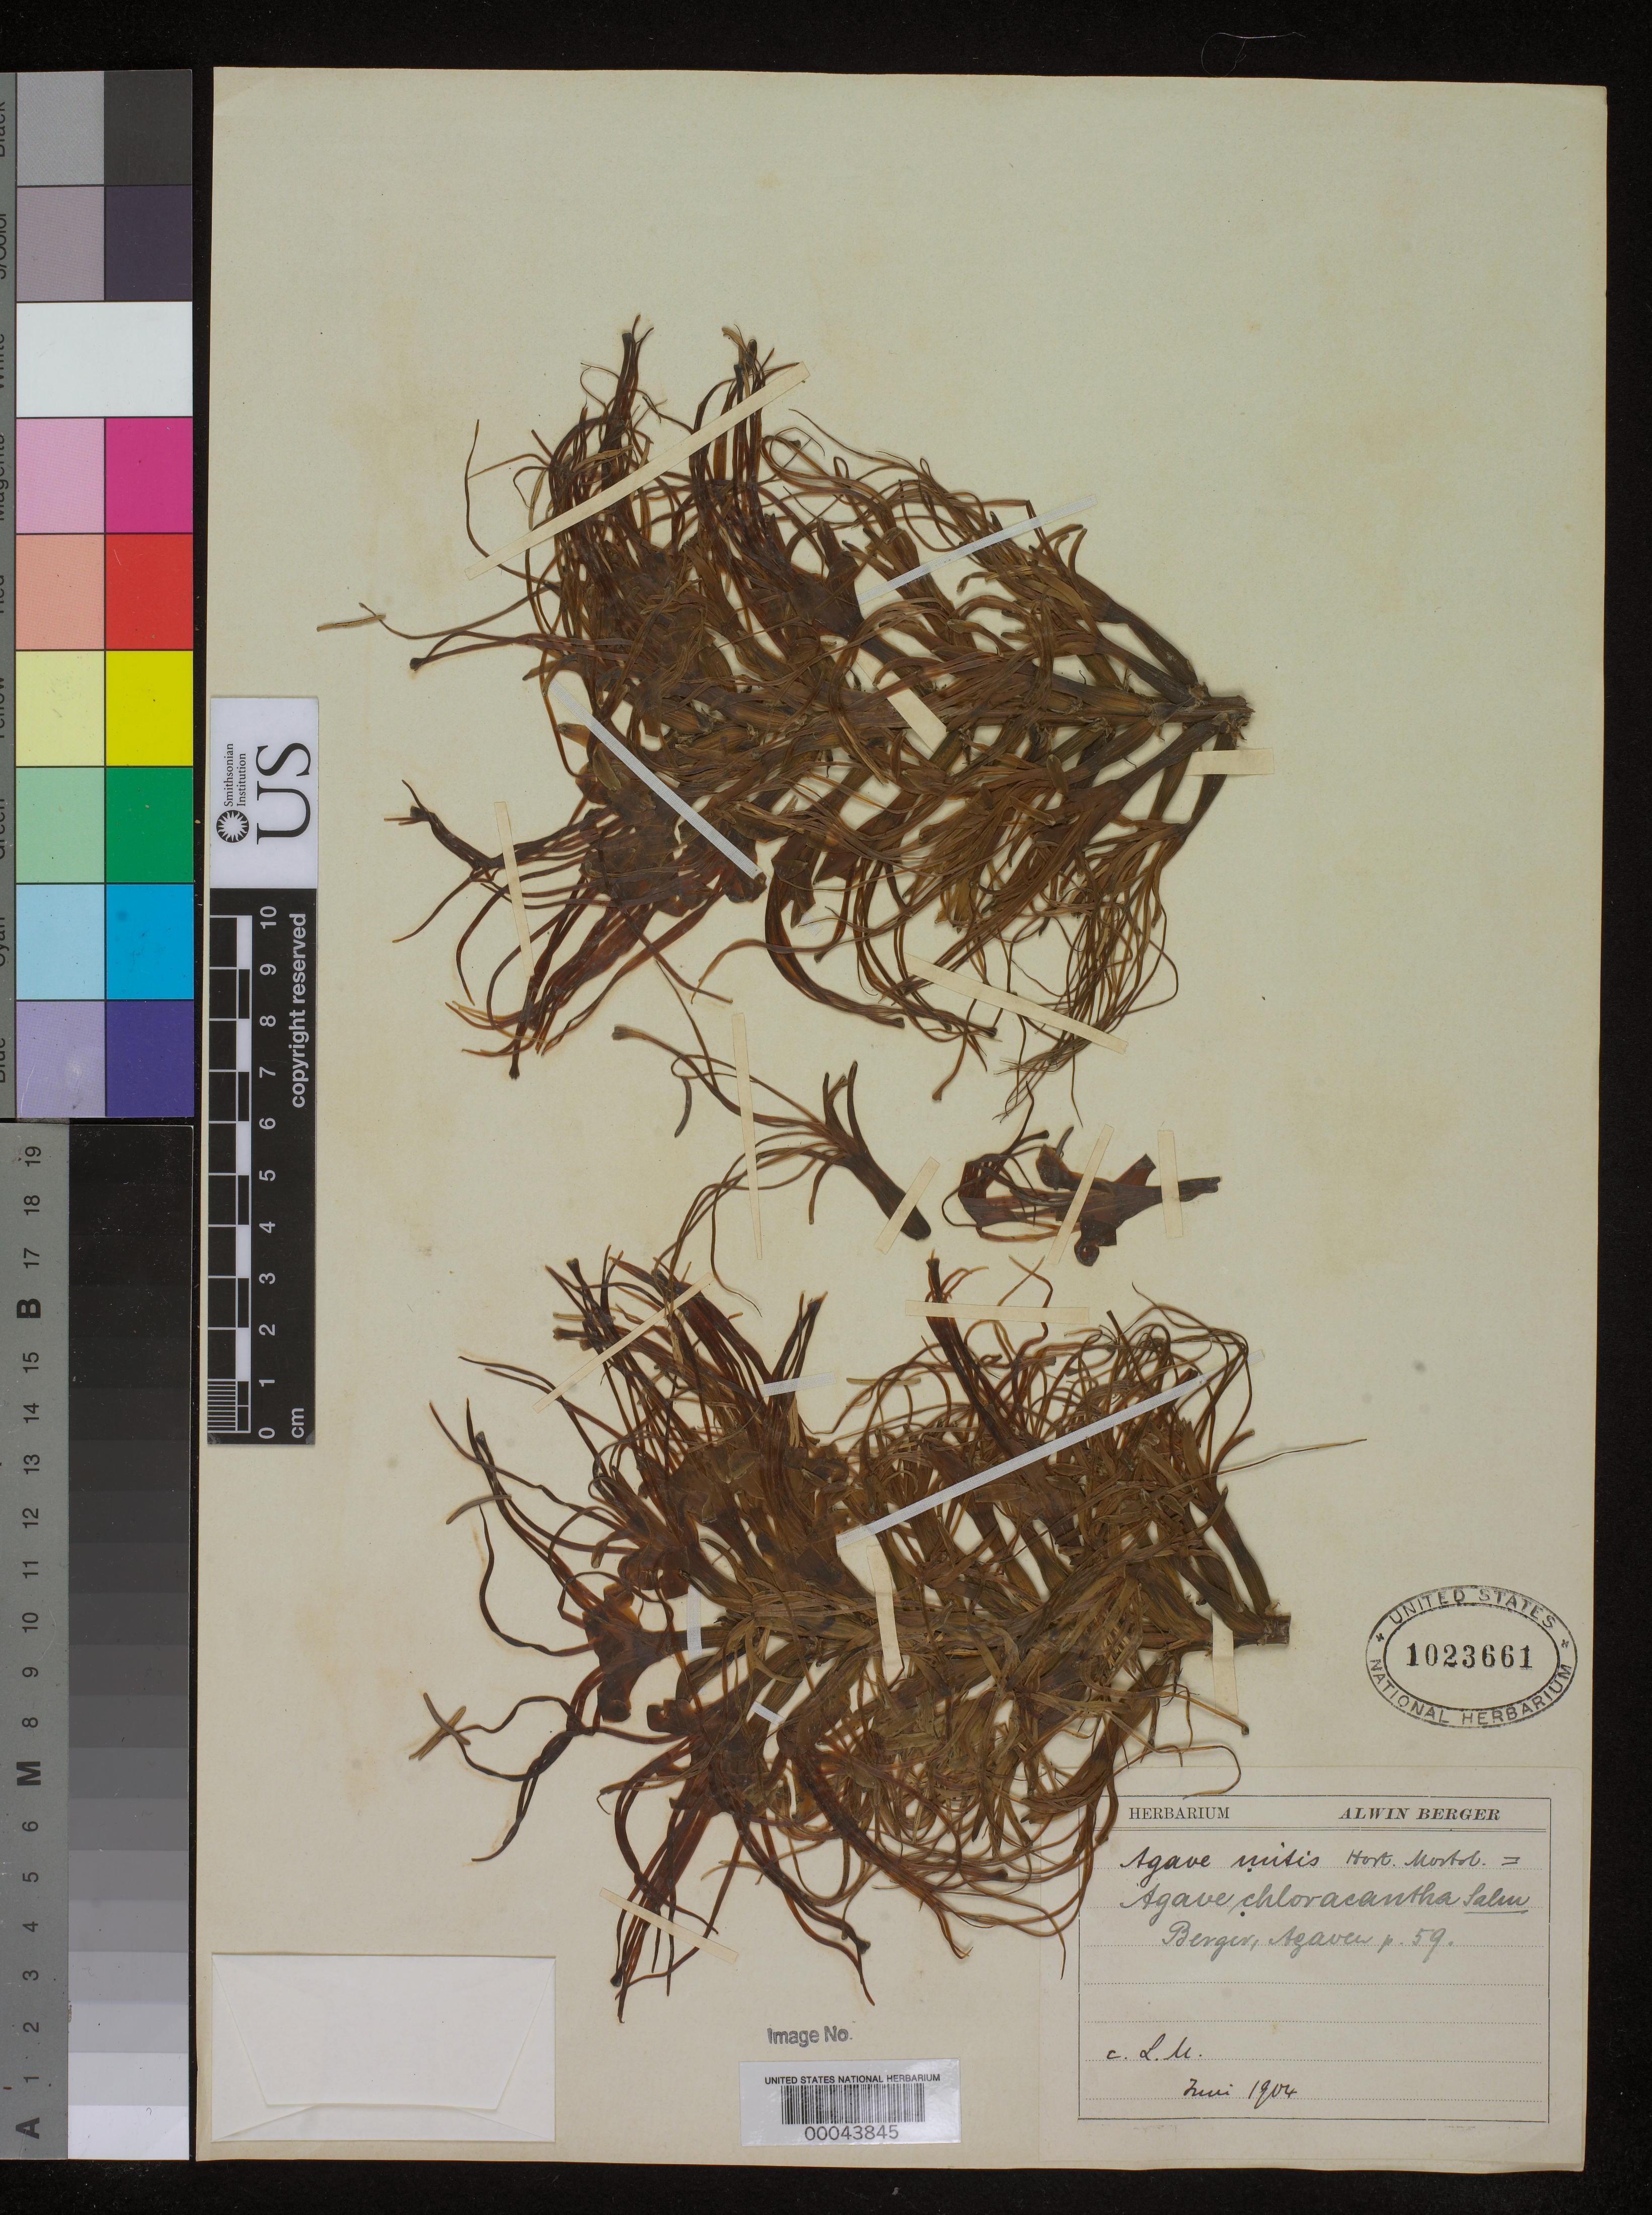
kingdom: Plantae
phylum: Tracheophyta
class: Liliopsida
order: Asparagales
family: Asparagaceae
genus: Agave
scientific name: Agave chloracantha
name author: Salm-Dyck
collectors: ex herb. A. Berger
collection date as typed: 1904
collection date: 1904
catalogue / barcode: US 1023661